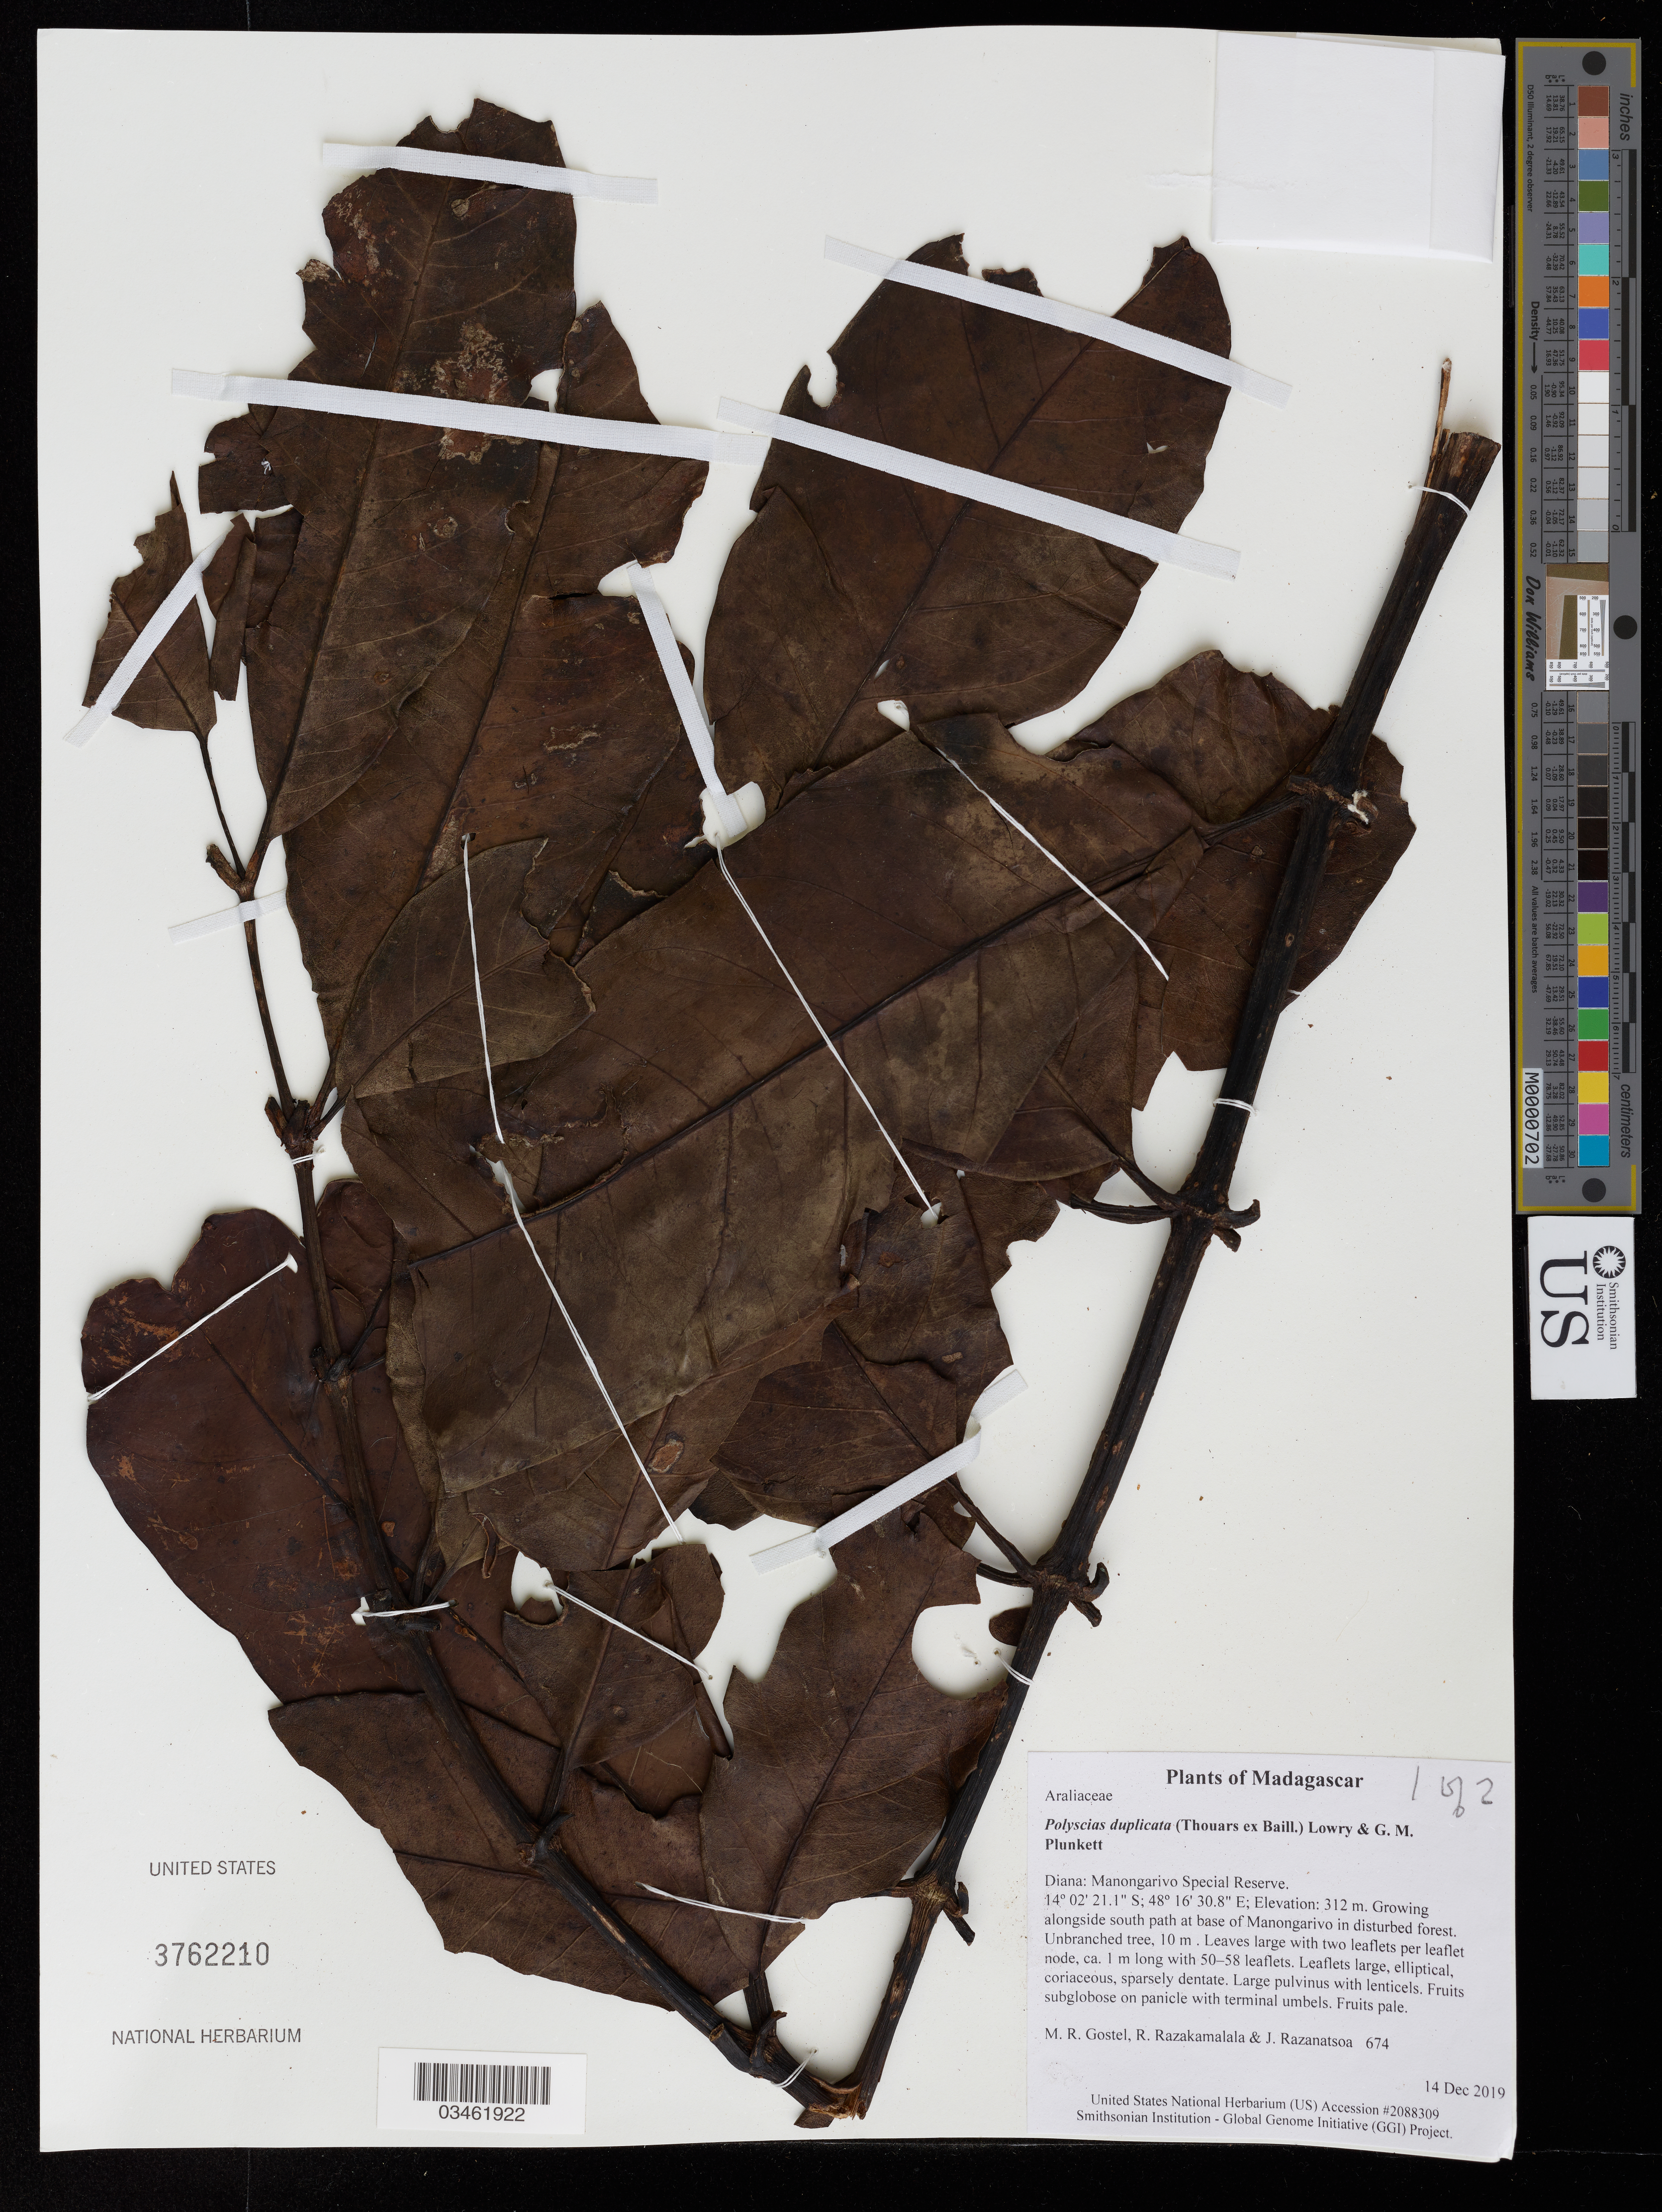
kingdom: Plantae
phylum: Tracheophyta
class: Magnoliopsida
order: Apiales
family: Araliaceae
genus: Polyscias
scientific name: Polyscias duplicata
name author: (Thouars ex Baill.) Lowry & G. M. Plunkett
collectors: M. R. Gostel, R. Razakamalala & J. Razanatsoa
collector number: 674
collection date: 2019-12-14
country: Madagascar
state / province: Diana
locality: Manongarivo Special Reserve. Alongside south path at base of Manongarivo in disturbed forest.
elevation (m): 312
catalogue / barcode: US 3762210